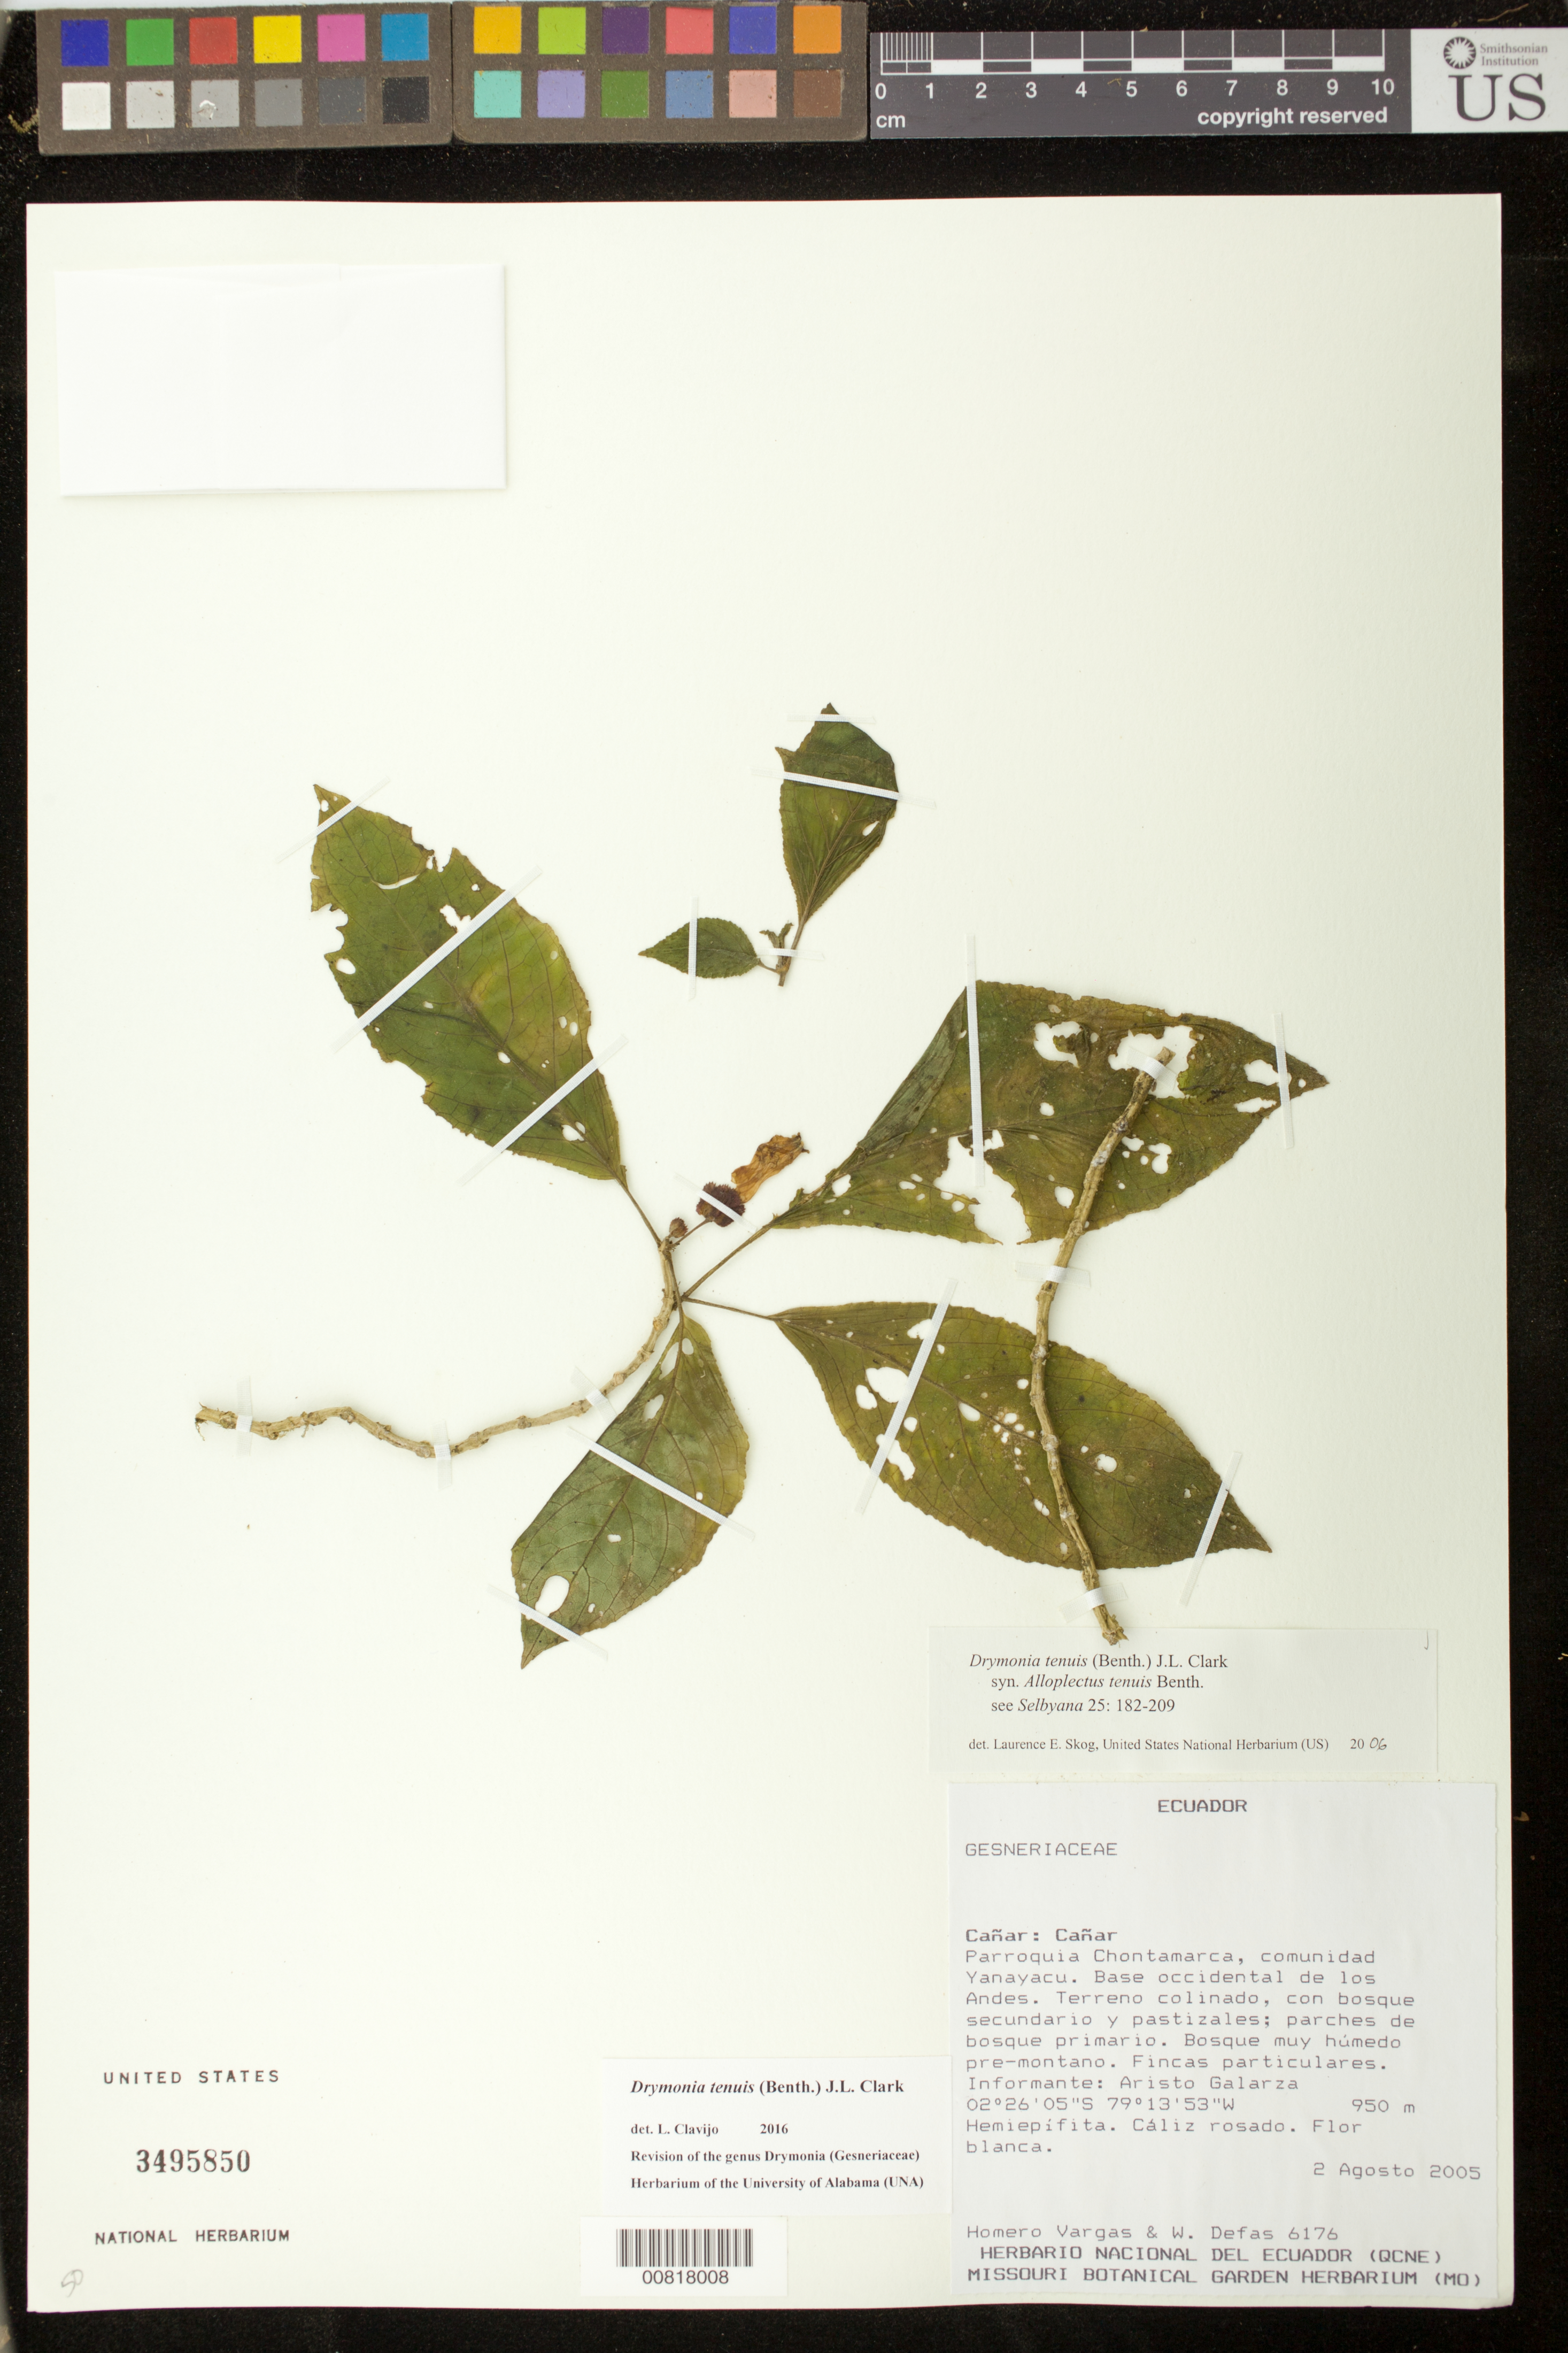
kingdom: Plantae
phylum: Tracheophyta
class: Magnoliopsida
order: Lamiales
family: Gesneriaceae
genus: Drymonia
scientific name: Drymonia tenuis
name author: (Benth.) J.L. Clark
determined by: Skog, Laurence E.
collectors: H. Vargas & W. Defas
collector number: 6176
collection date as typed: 02 Aug 2005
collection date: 2005-08-02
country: Ecuador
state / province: Cañar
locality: Cañar: Cañar. Parroquia Chontamarca, comunidad Yanayacu. Base occidental de los Andes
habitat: Terreno colinado, con bosque secundario y pastizales; parches de bosque primario. Bosque muy húmedo pre-montano. Fincas particulares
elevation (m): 950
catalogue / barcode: US 3495850